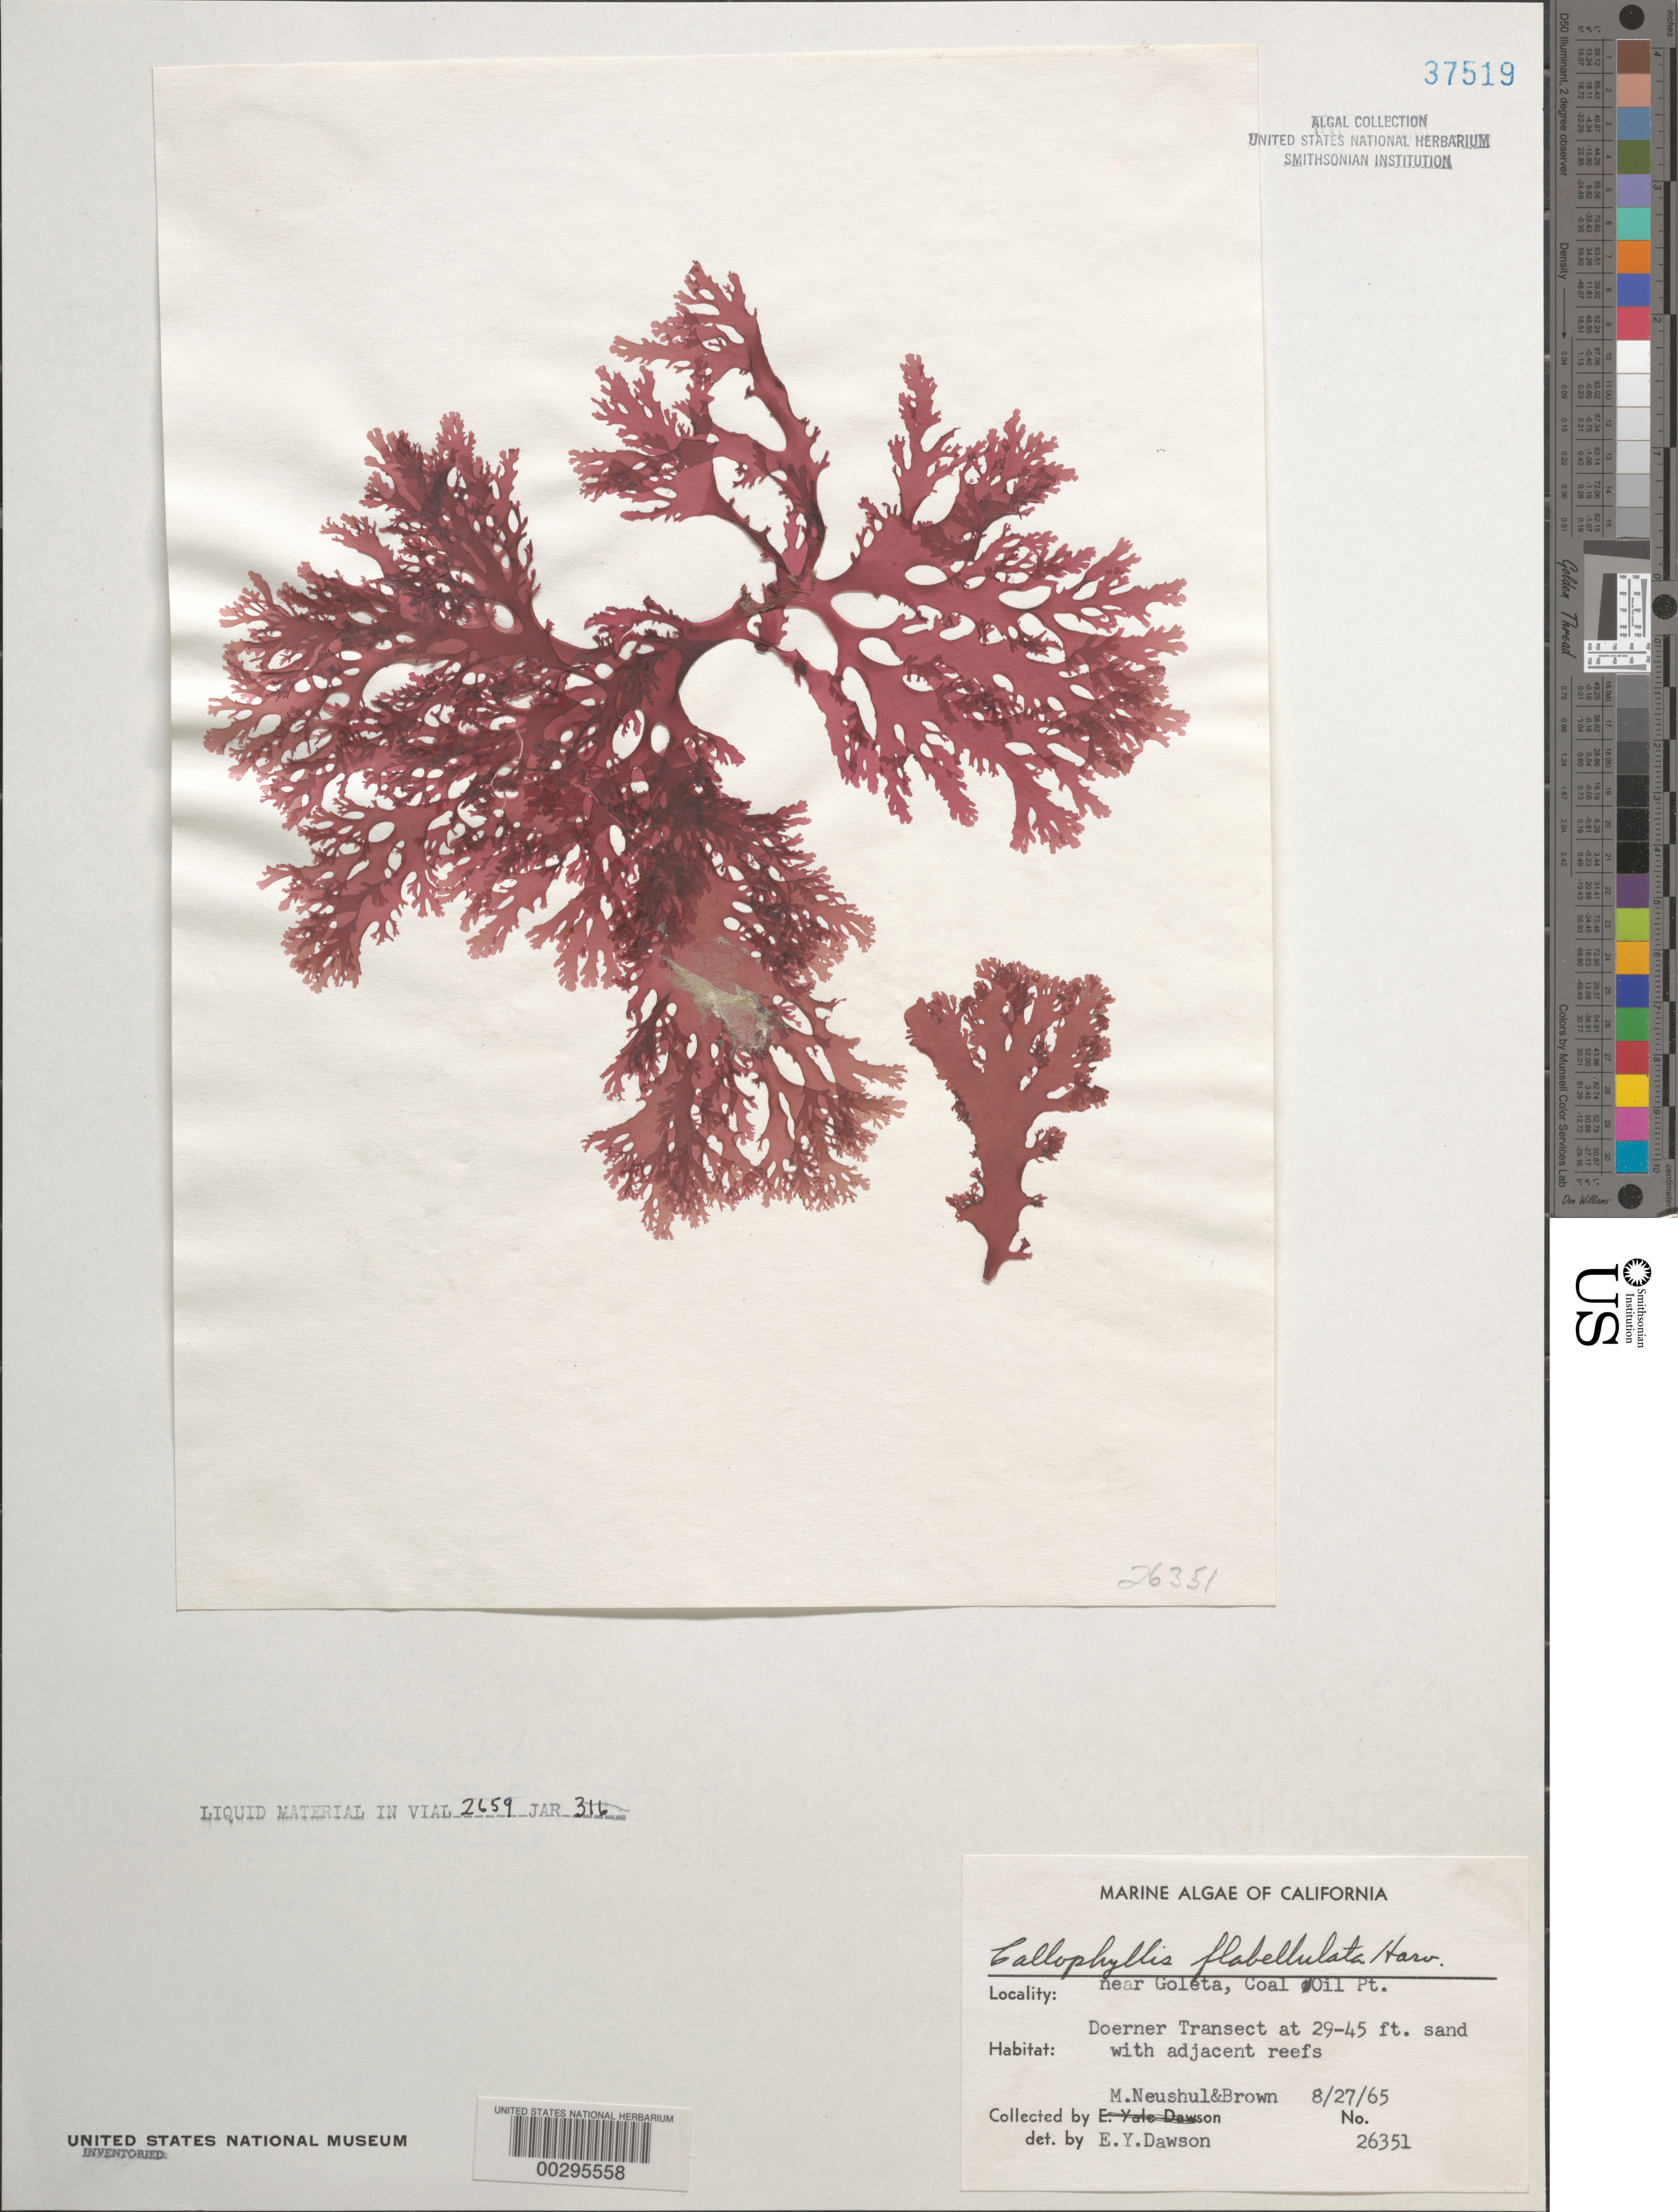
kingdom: Plantae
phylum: Rhodophyta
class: Florideophyceae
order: Gigartinales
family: Kallymeniaceae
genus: Callophyllis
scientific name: Callophyllis flabellulata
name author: Harv.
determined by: Dawson, E. Y.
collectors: M. Neushul & D. Brown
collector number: EYD 26351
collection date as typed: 27 Aug 1965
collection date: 1965-08-27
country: United States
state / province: California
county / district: Santa Barbara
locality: Coal Oil Point, near Goleta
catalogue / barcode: US 37519